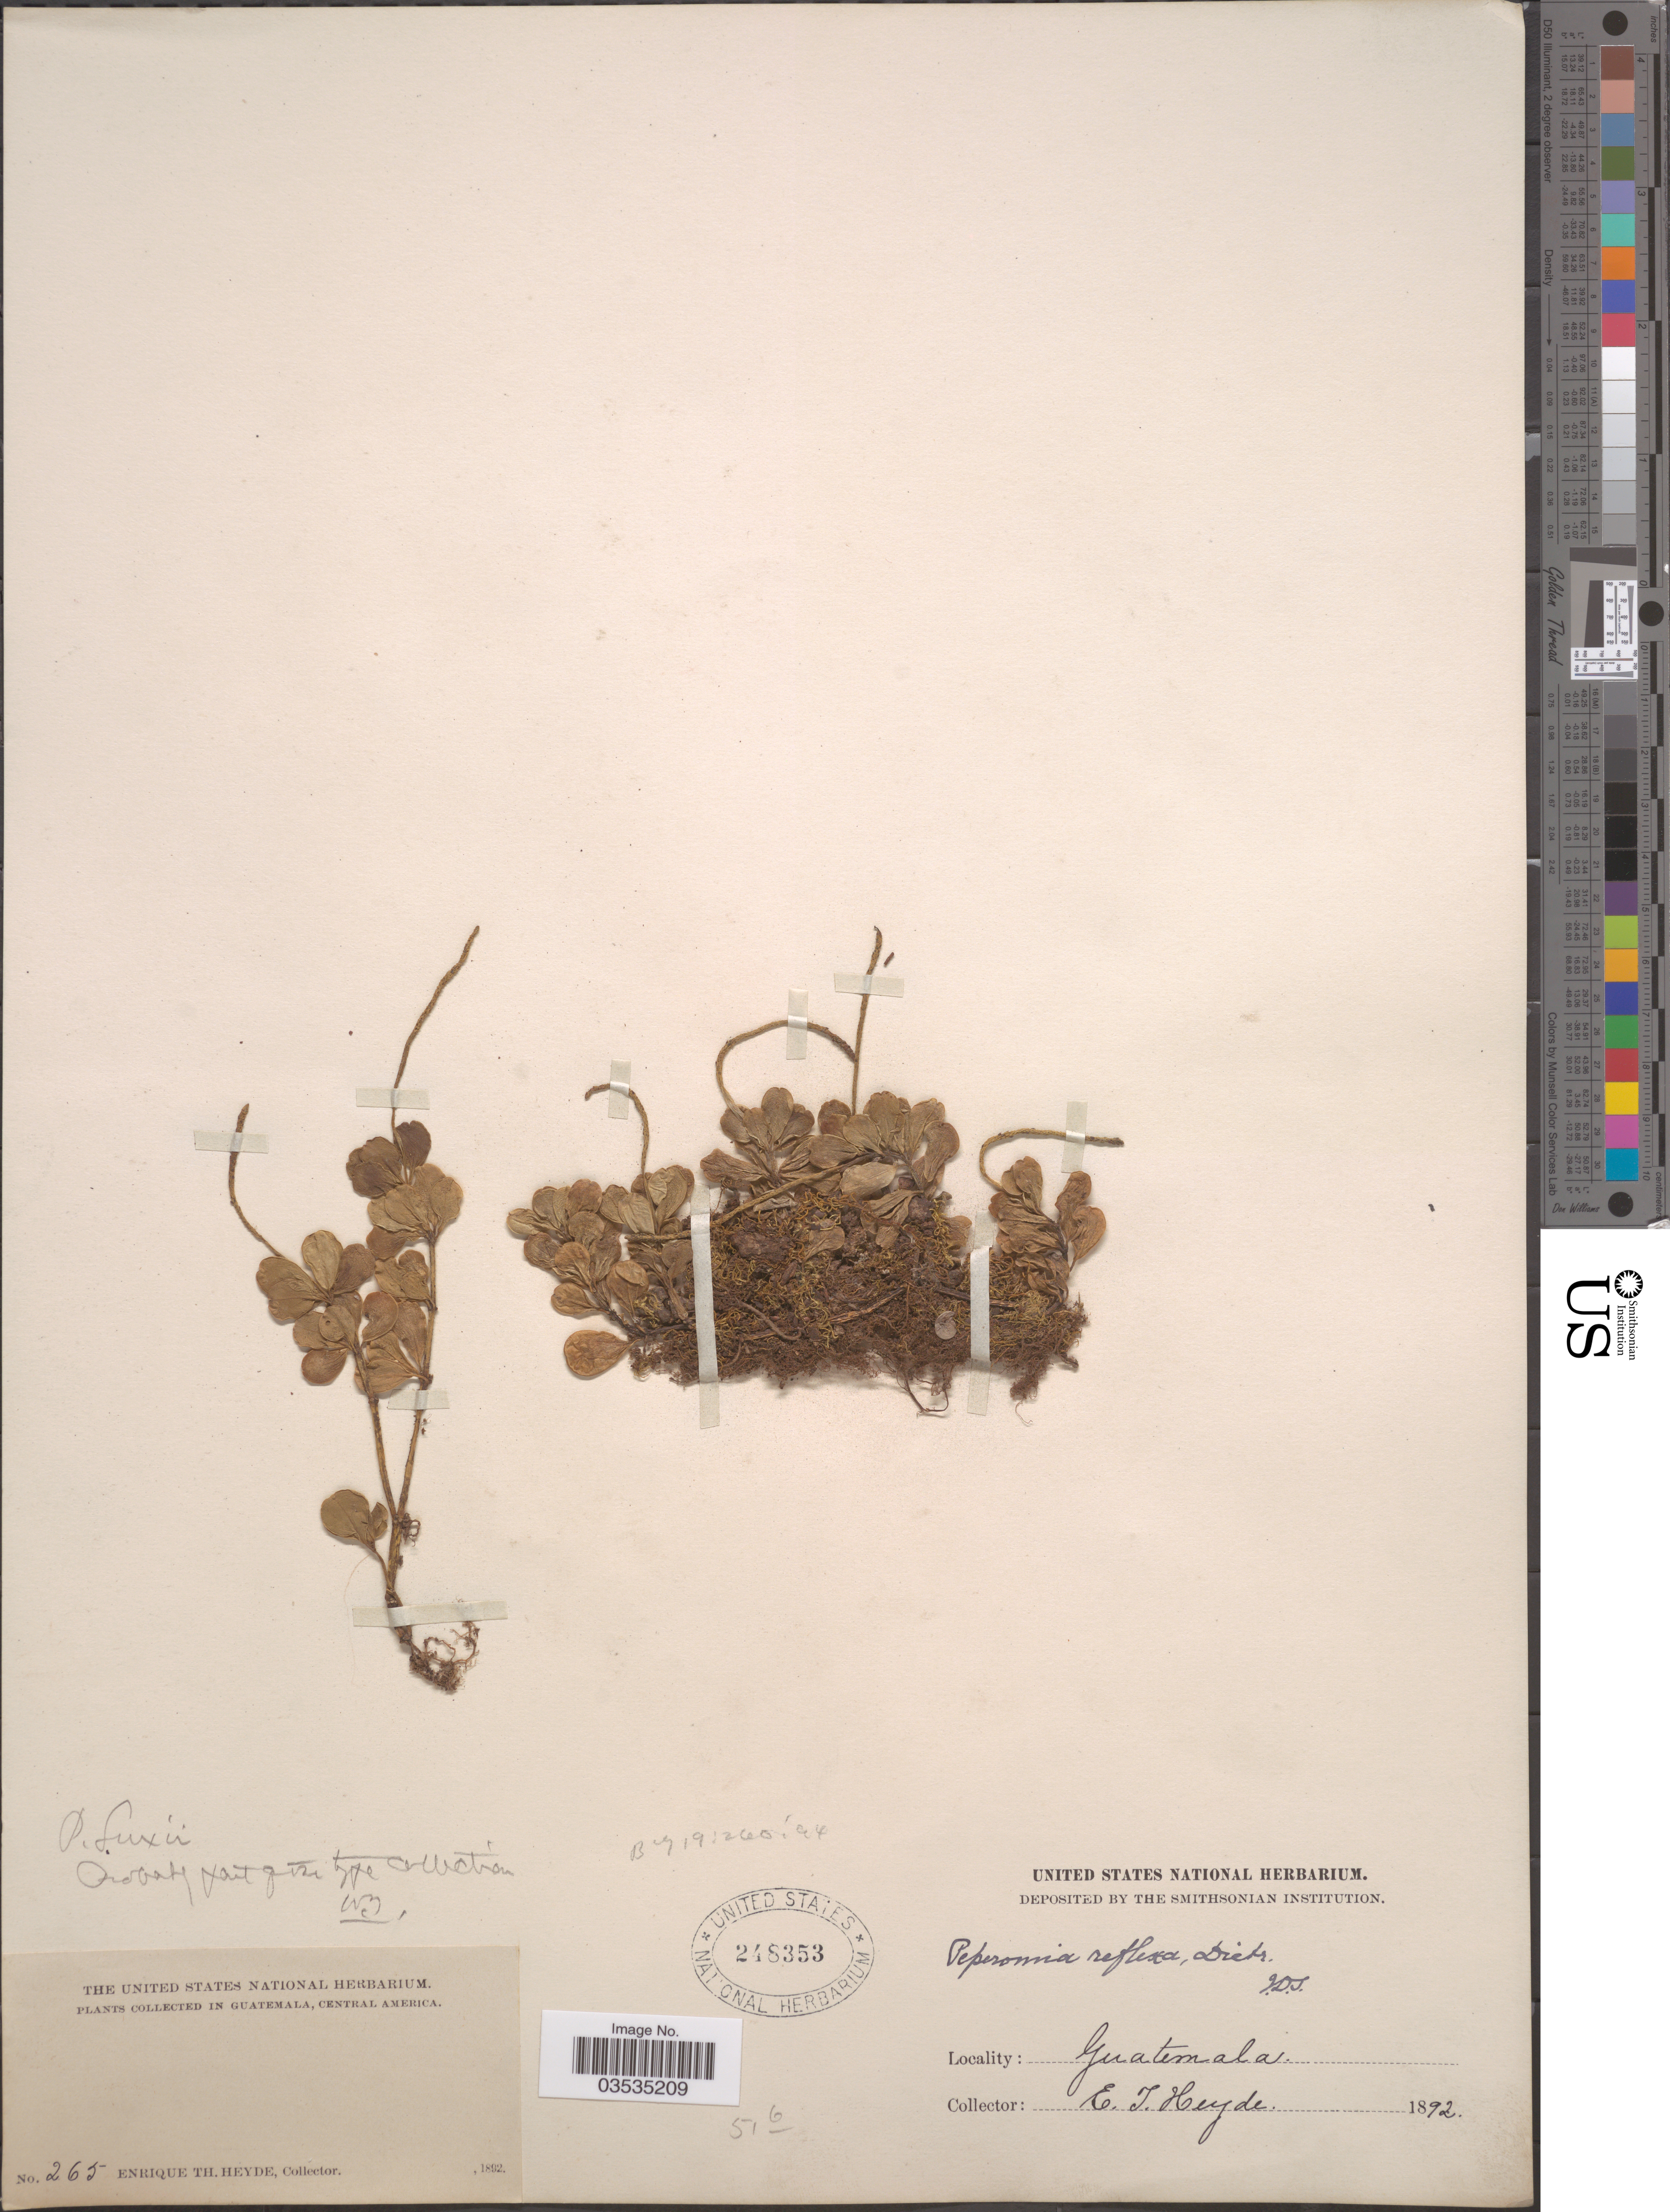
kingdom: Plantae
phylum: Tracheophyta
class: Magnoliopsida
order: Piperales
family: Piperaceae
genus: Peperomia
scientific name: Peperomia quadrifolia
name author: (L.) Kunth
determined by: Jiménez, José Estaban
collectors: E. T. Heyde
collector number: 265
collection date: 1892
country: Guatemala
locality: Central America.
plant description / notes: Peperomia matlalucaensis also on sheet.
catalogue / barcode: US 248353